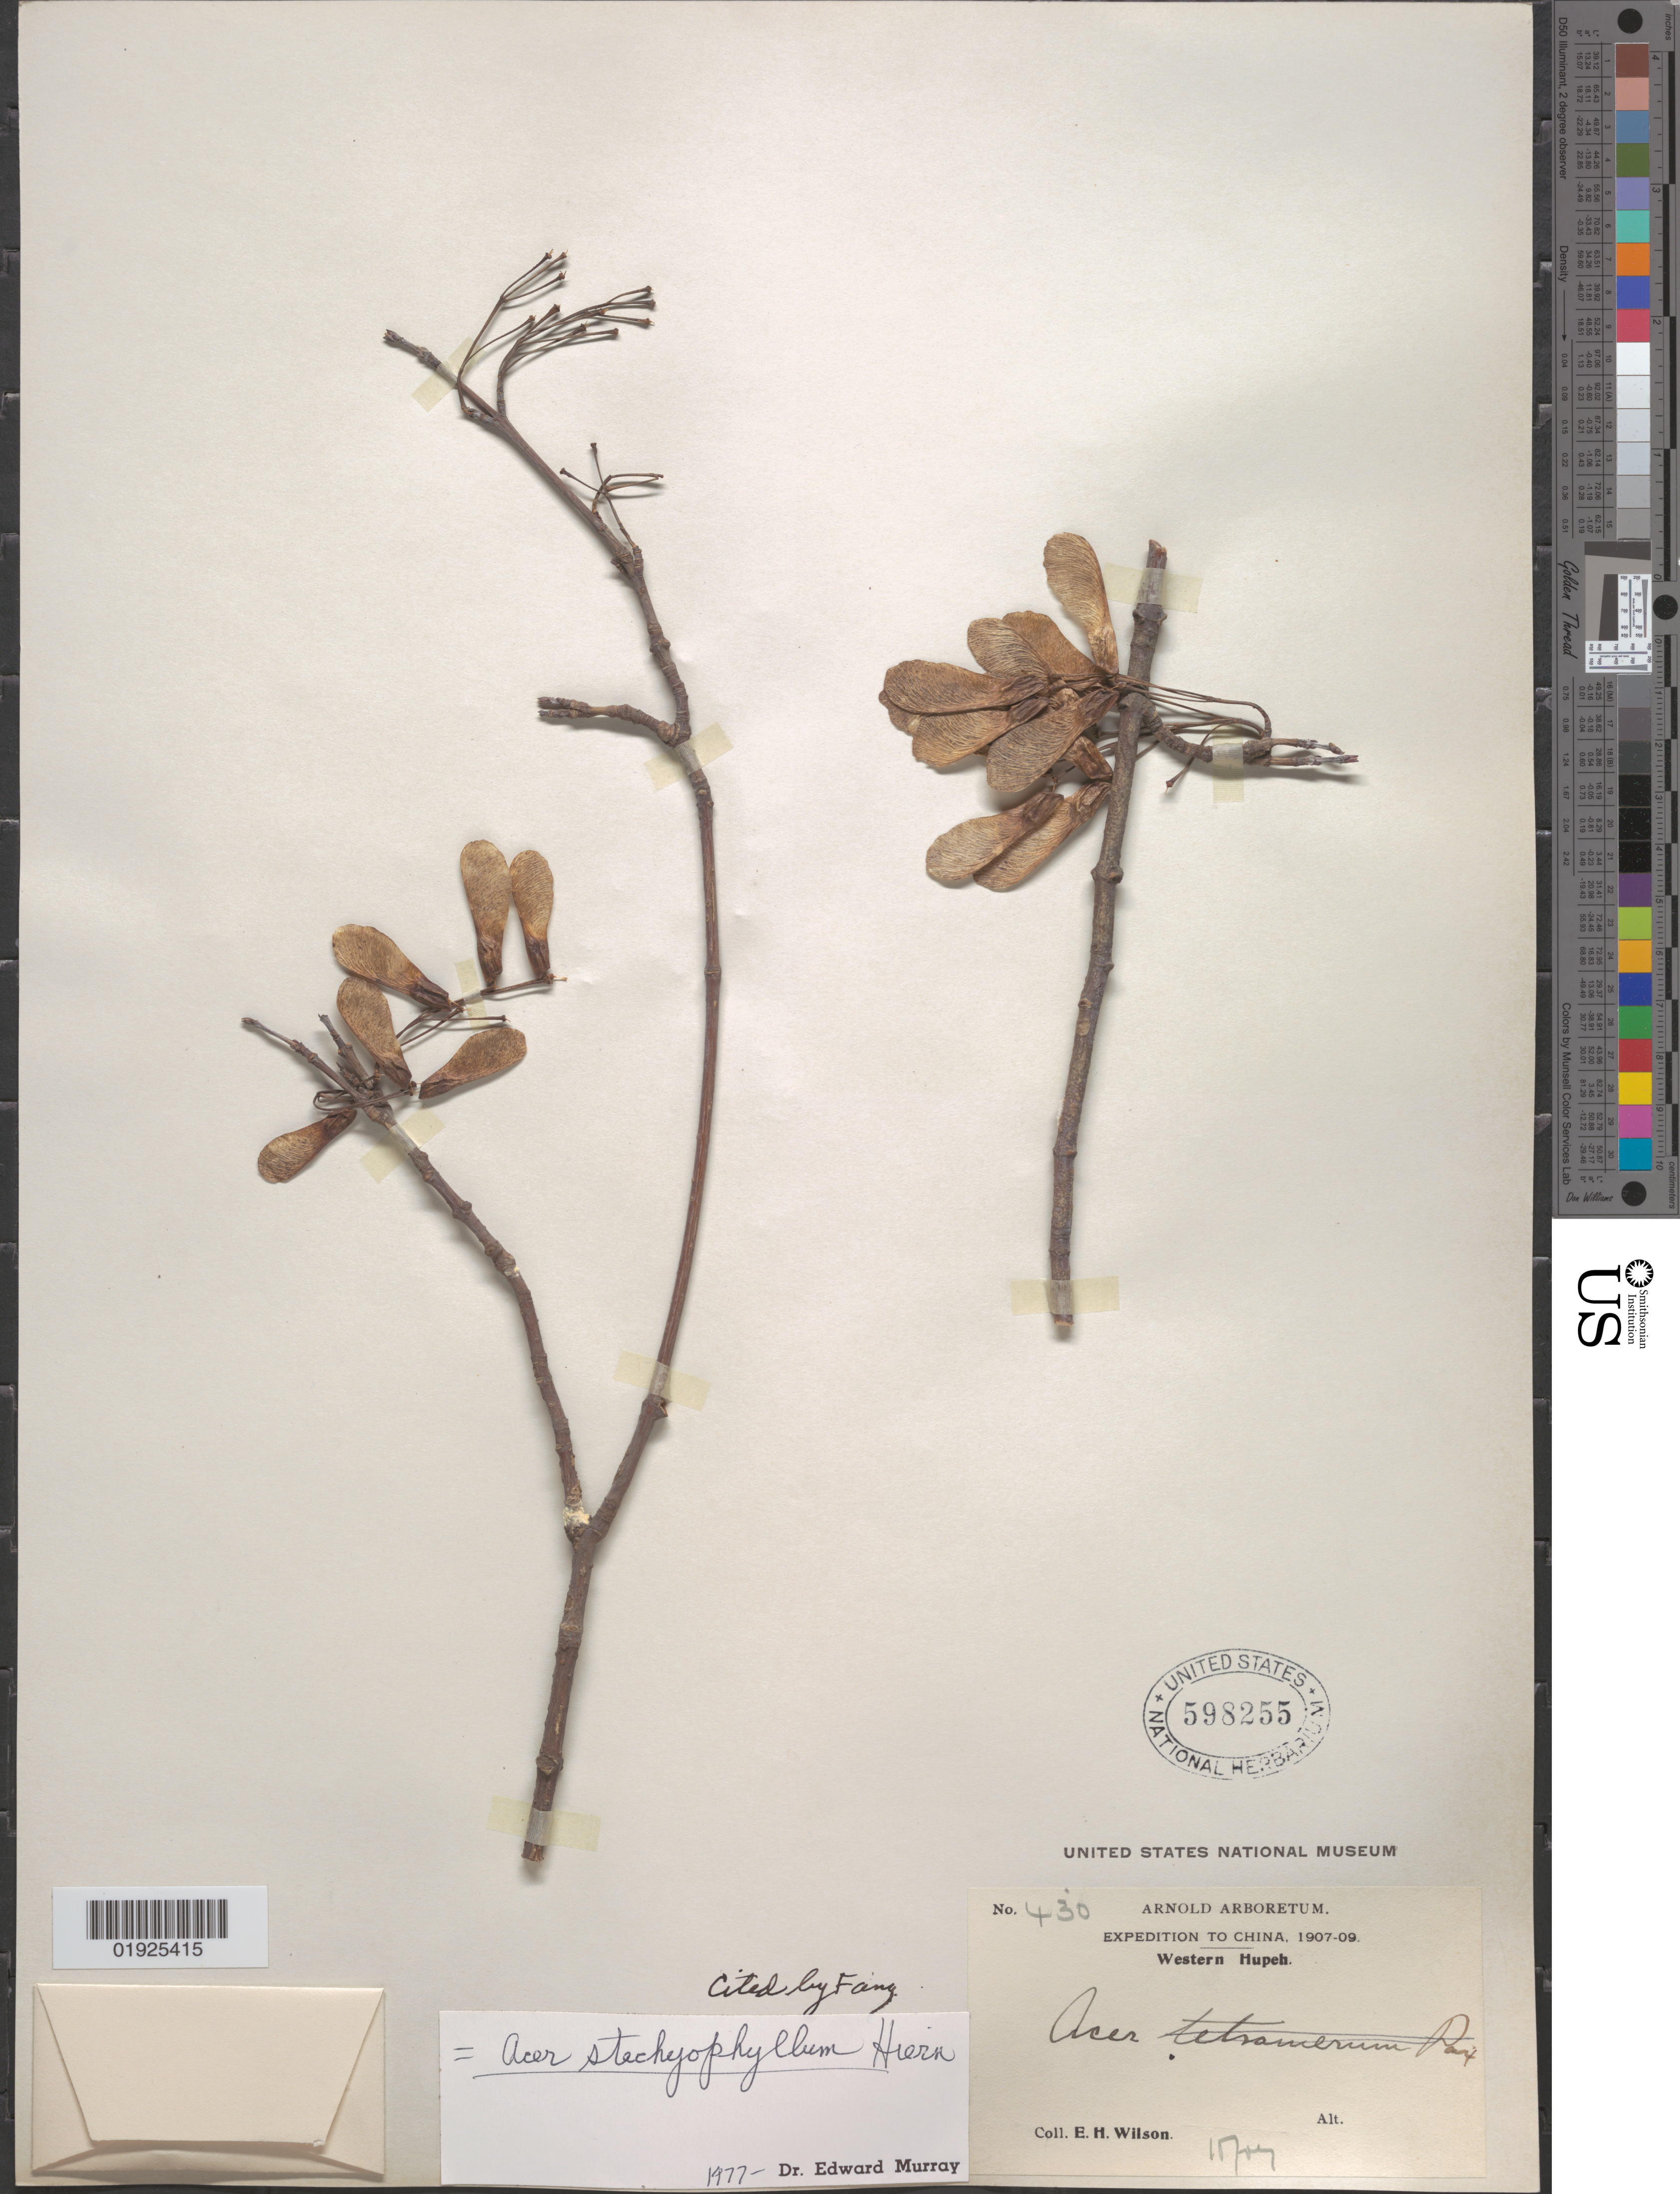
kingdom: Plantae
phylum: Tracheophyta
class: Magnoliopsida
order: Sapindales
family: Sapindaceae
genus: Acer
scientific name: Acer stachyophyllum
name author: Hiern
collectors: E. H. Wilson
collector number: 430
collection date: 1907-10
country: China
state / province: Hubei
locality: Western Hupeh [Hubei]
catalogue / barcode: US 598255